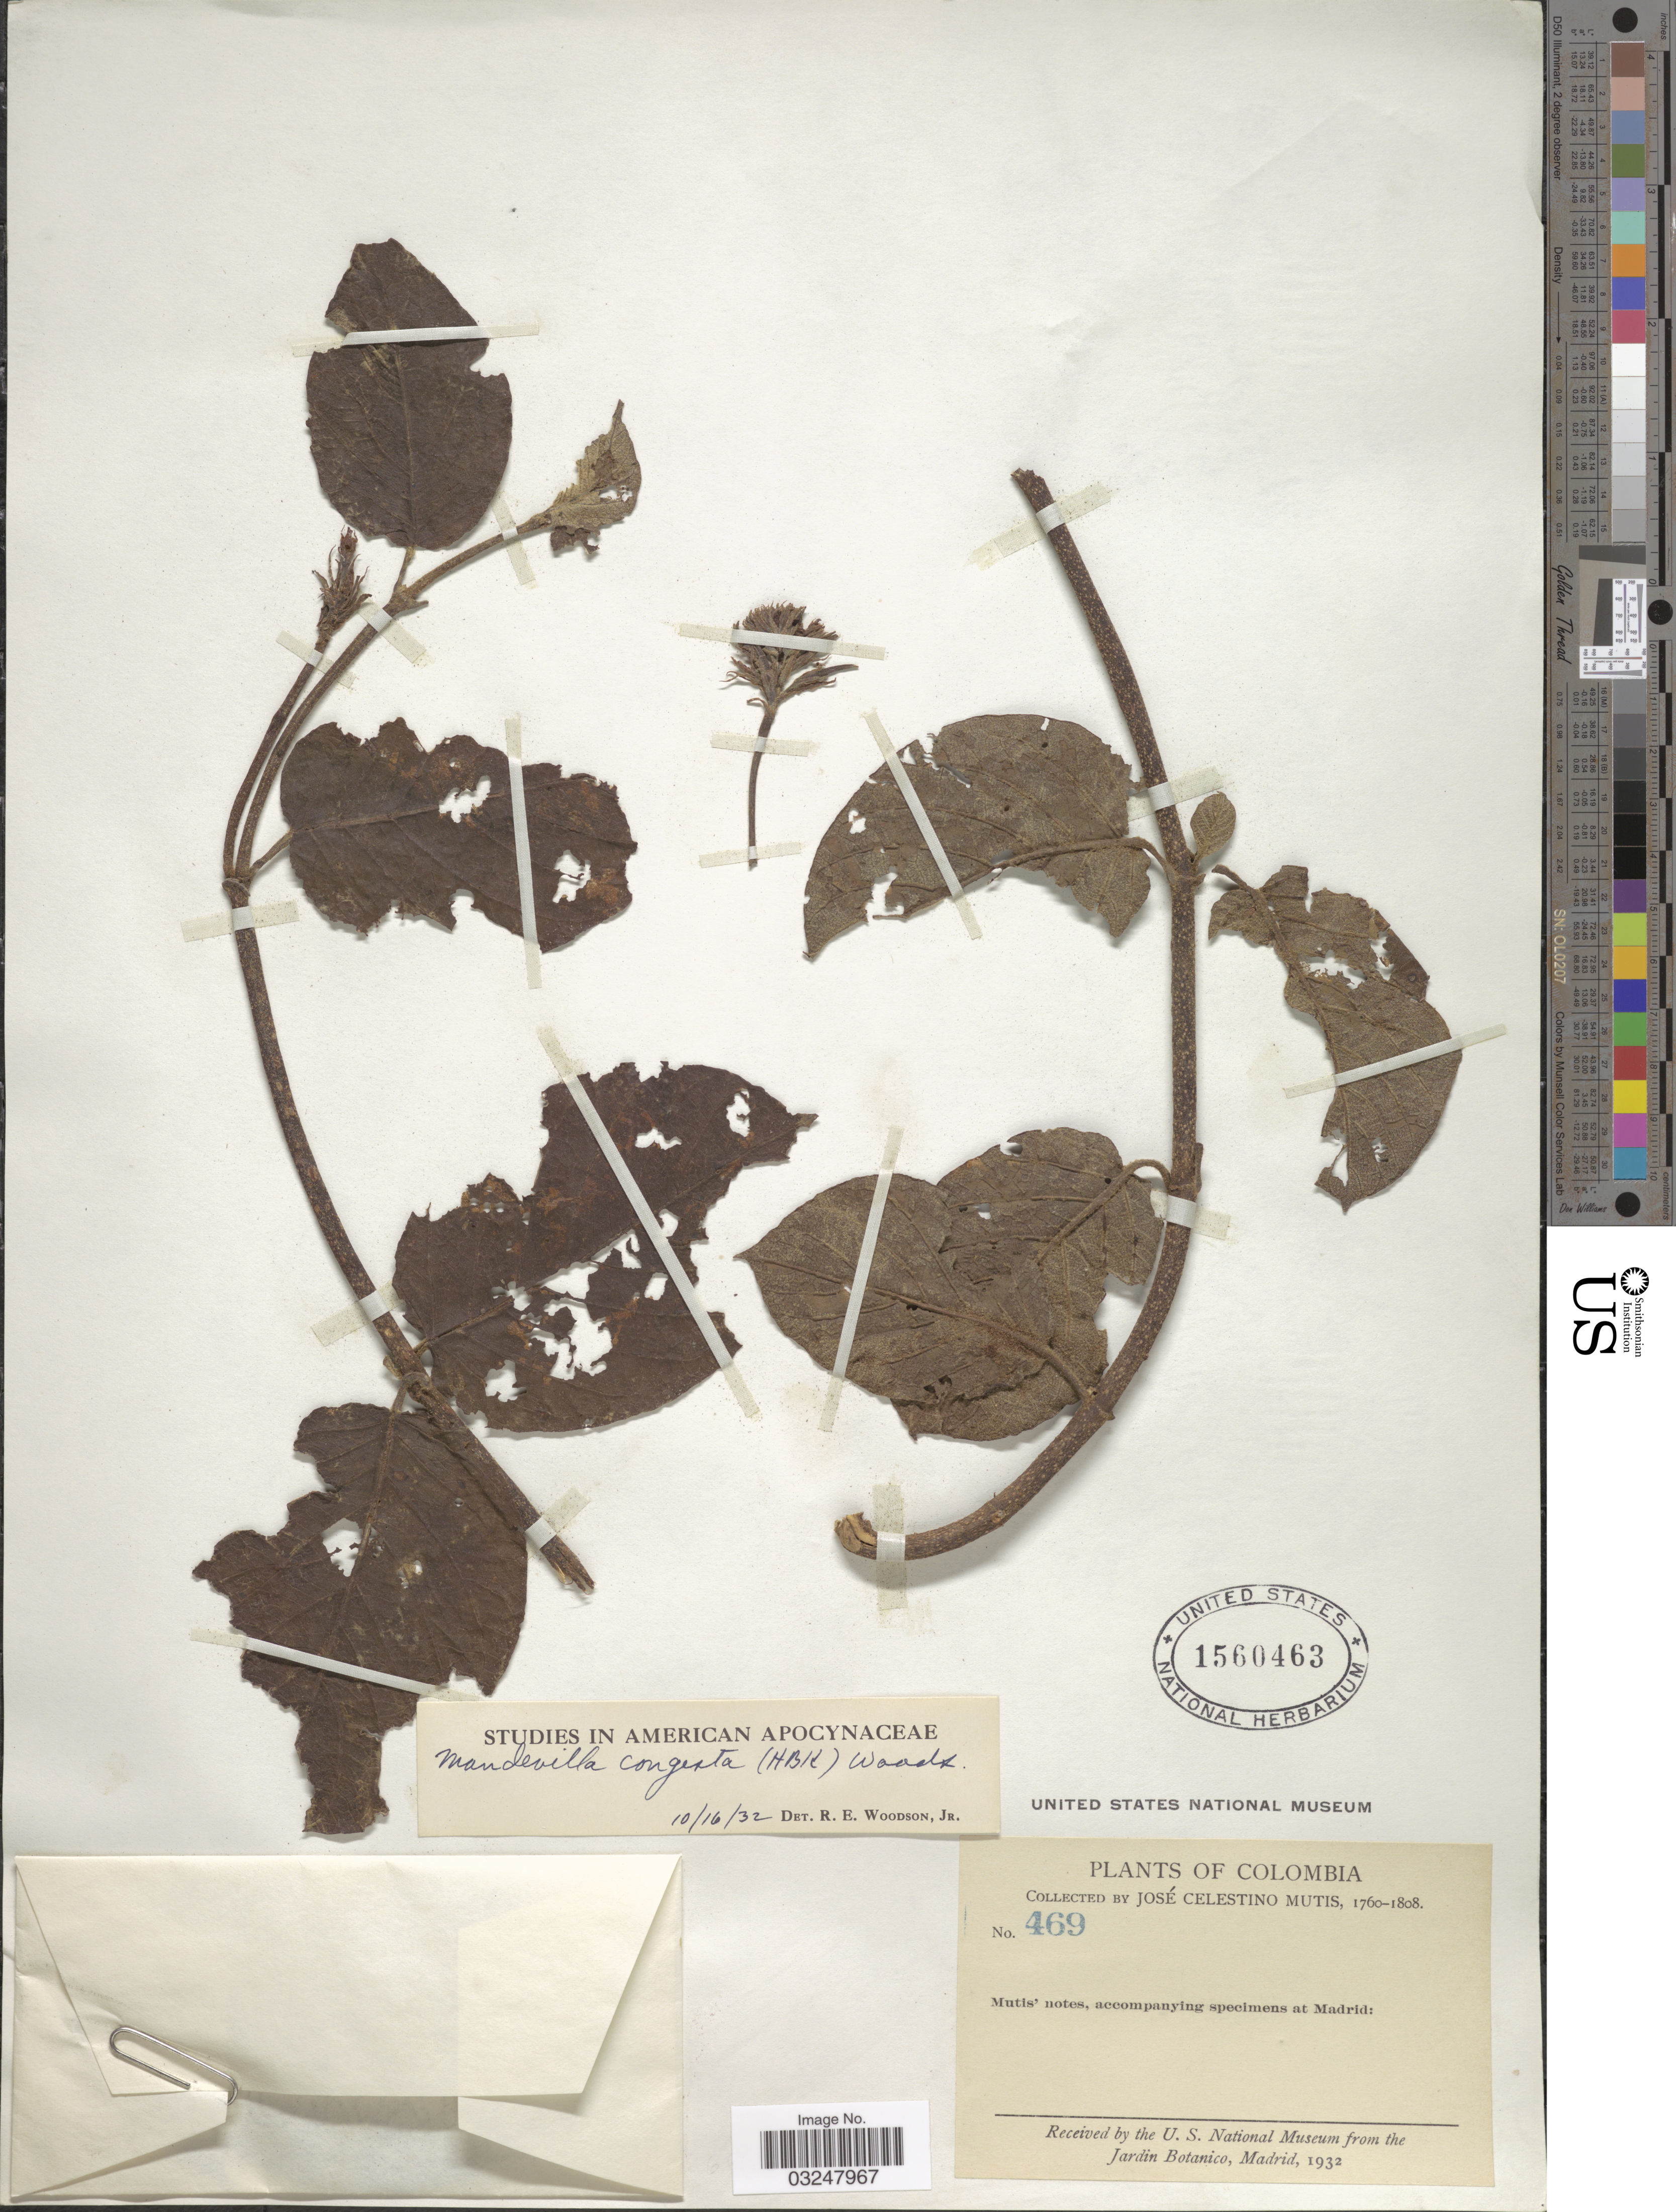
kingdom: Plantae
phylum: Tracheophyta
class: Magnoliopsida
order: Gentianales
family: Apocynaceae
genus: Mandevilla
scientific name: Mandevilla pubescens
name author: (Willd. ex Roem. & Schult.) J.F. Morales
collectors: J. C. B. Mutis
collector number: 469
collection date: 1760/1808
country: Colombia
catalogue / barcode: US 1560463